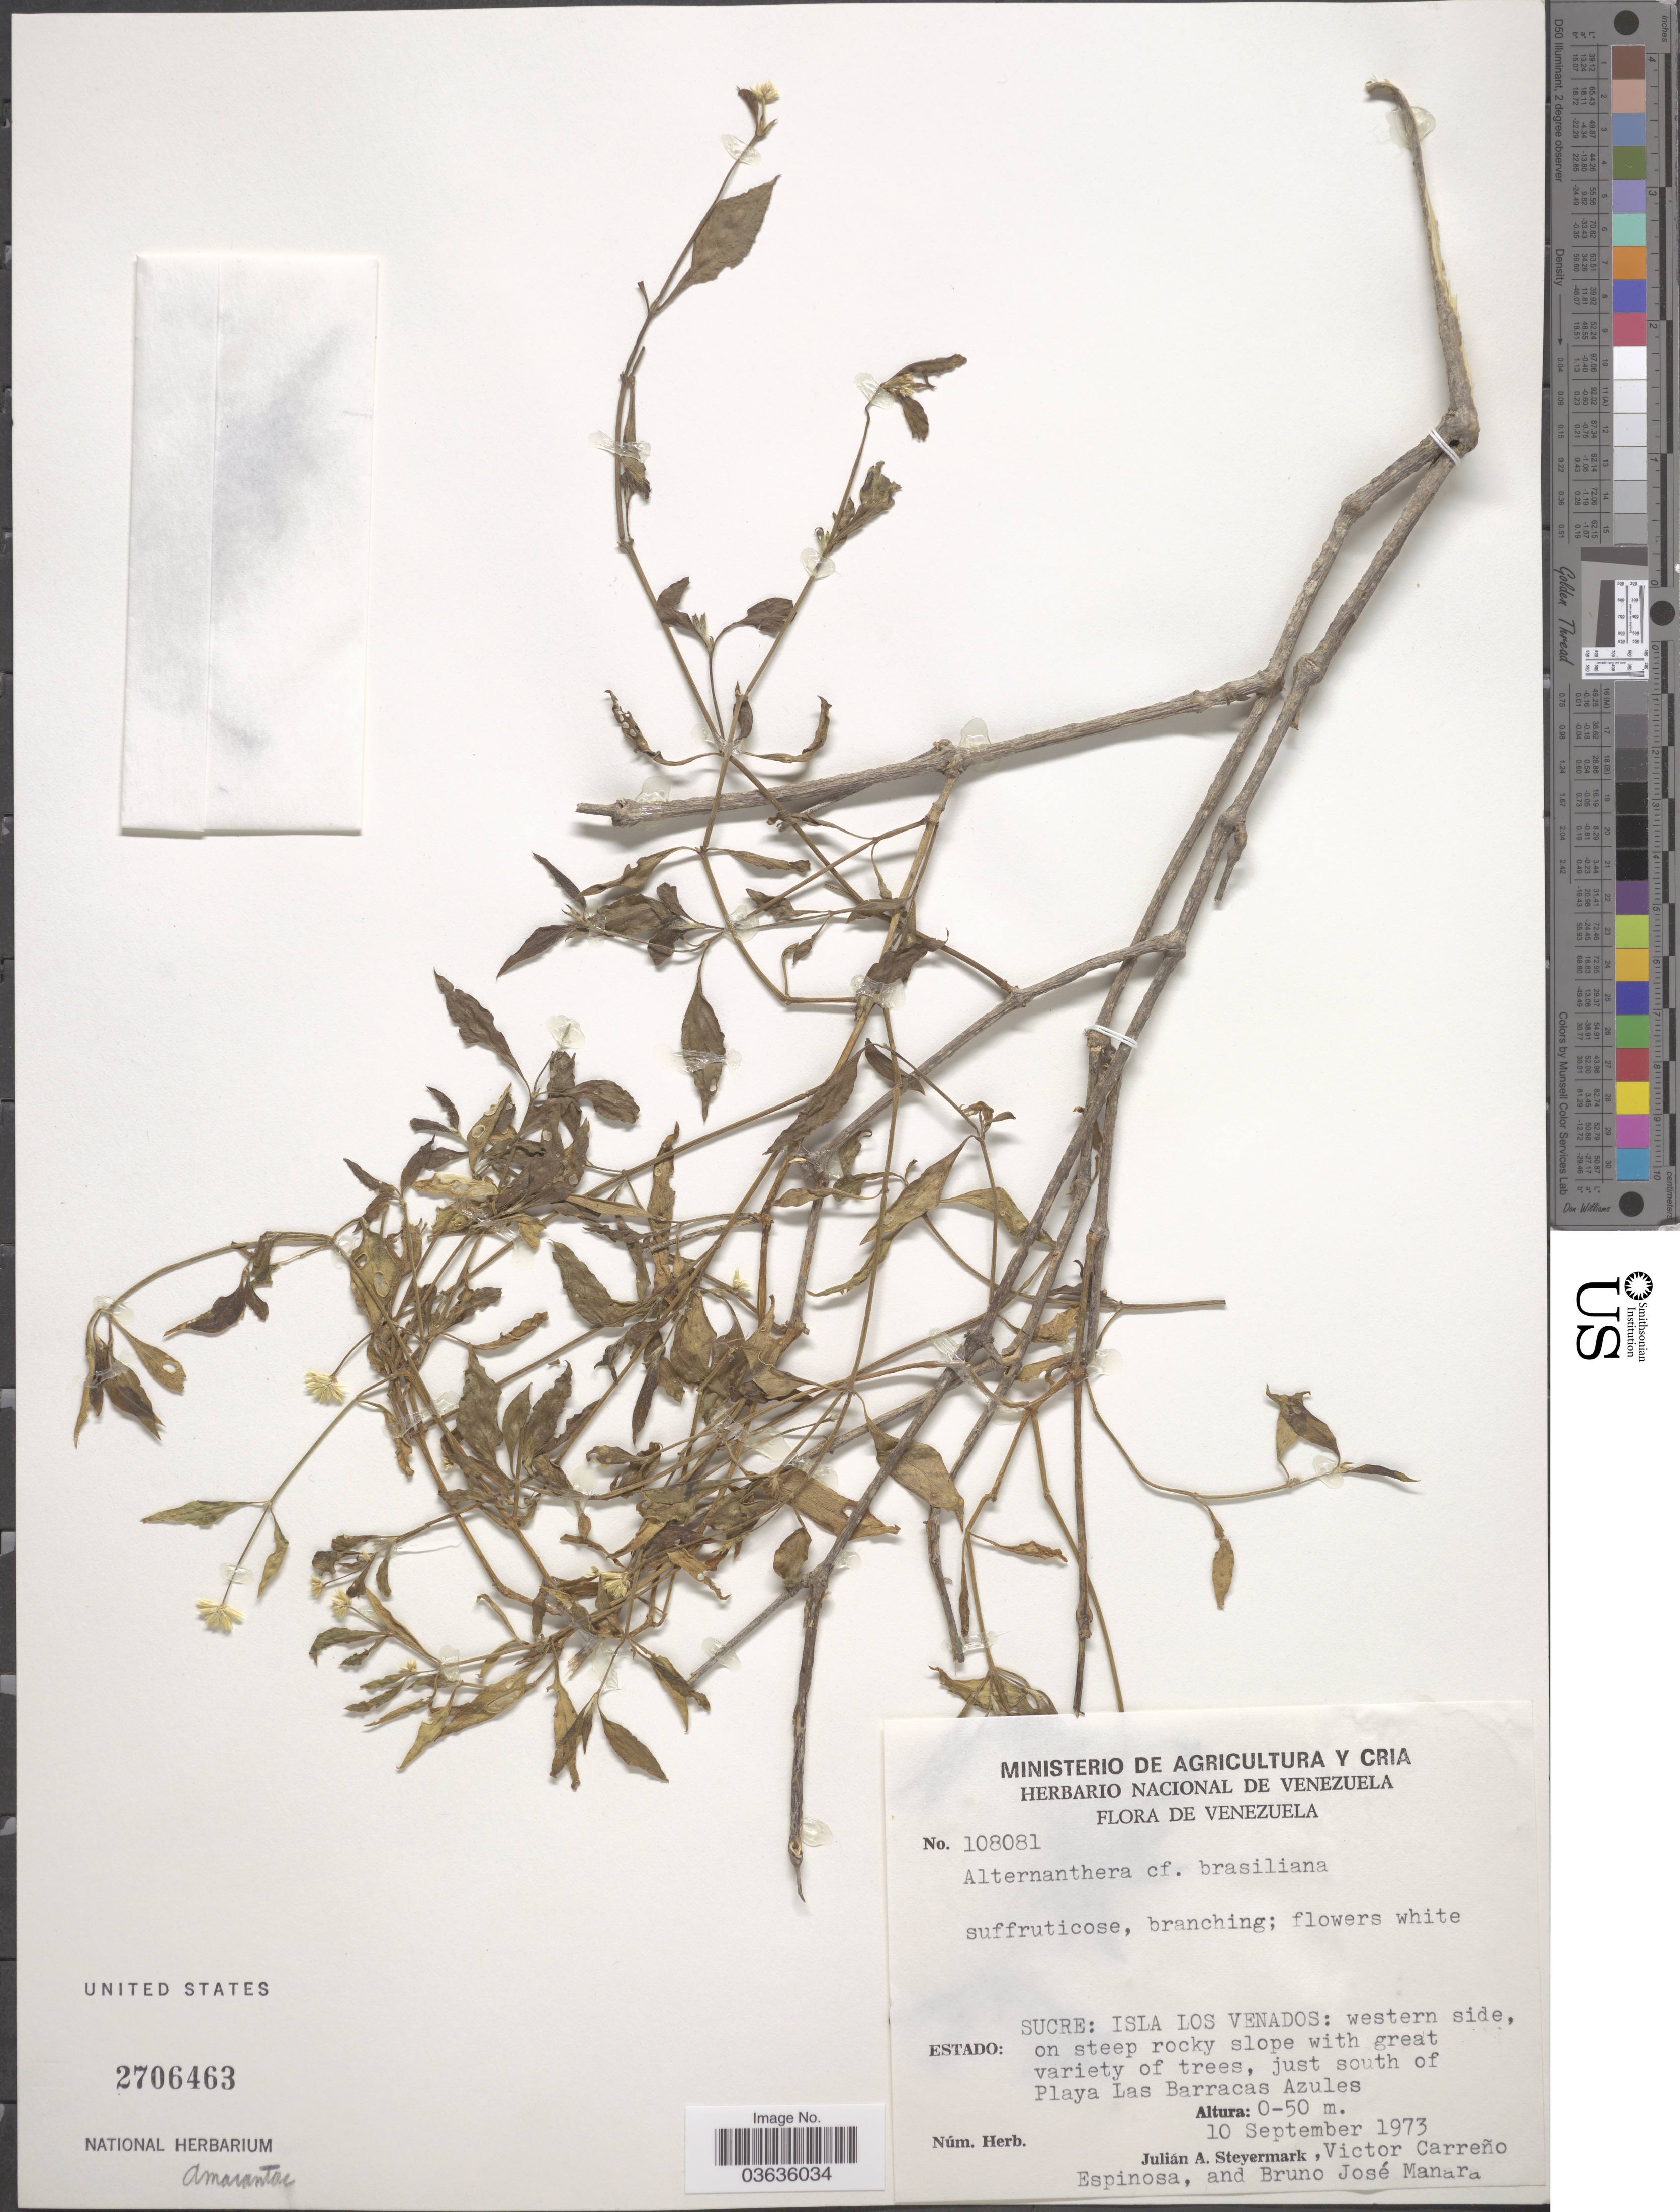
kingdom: Plantae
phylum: Tracheophyta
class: Magnoliopsida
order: Caryophyllales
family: Amaranthaceae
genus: Alternanthera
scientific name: Alternanthera brasiliana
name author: (L.) Kuntze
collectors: J. Steyermark, V. Carreño, -- Espinosa & B. Manara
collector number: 108081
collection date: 1973-09-10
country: Venezuela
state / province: Sucre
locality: Isla Los Venados: western side, on steep rocky slope with great variety of trees, just south of Playa Las Barracas Azules.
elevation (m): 0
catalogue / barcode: US 2706463